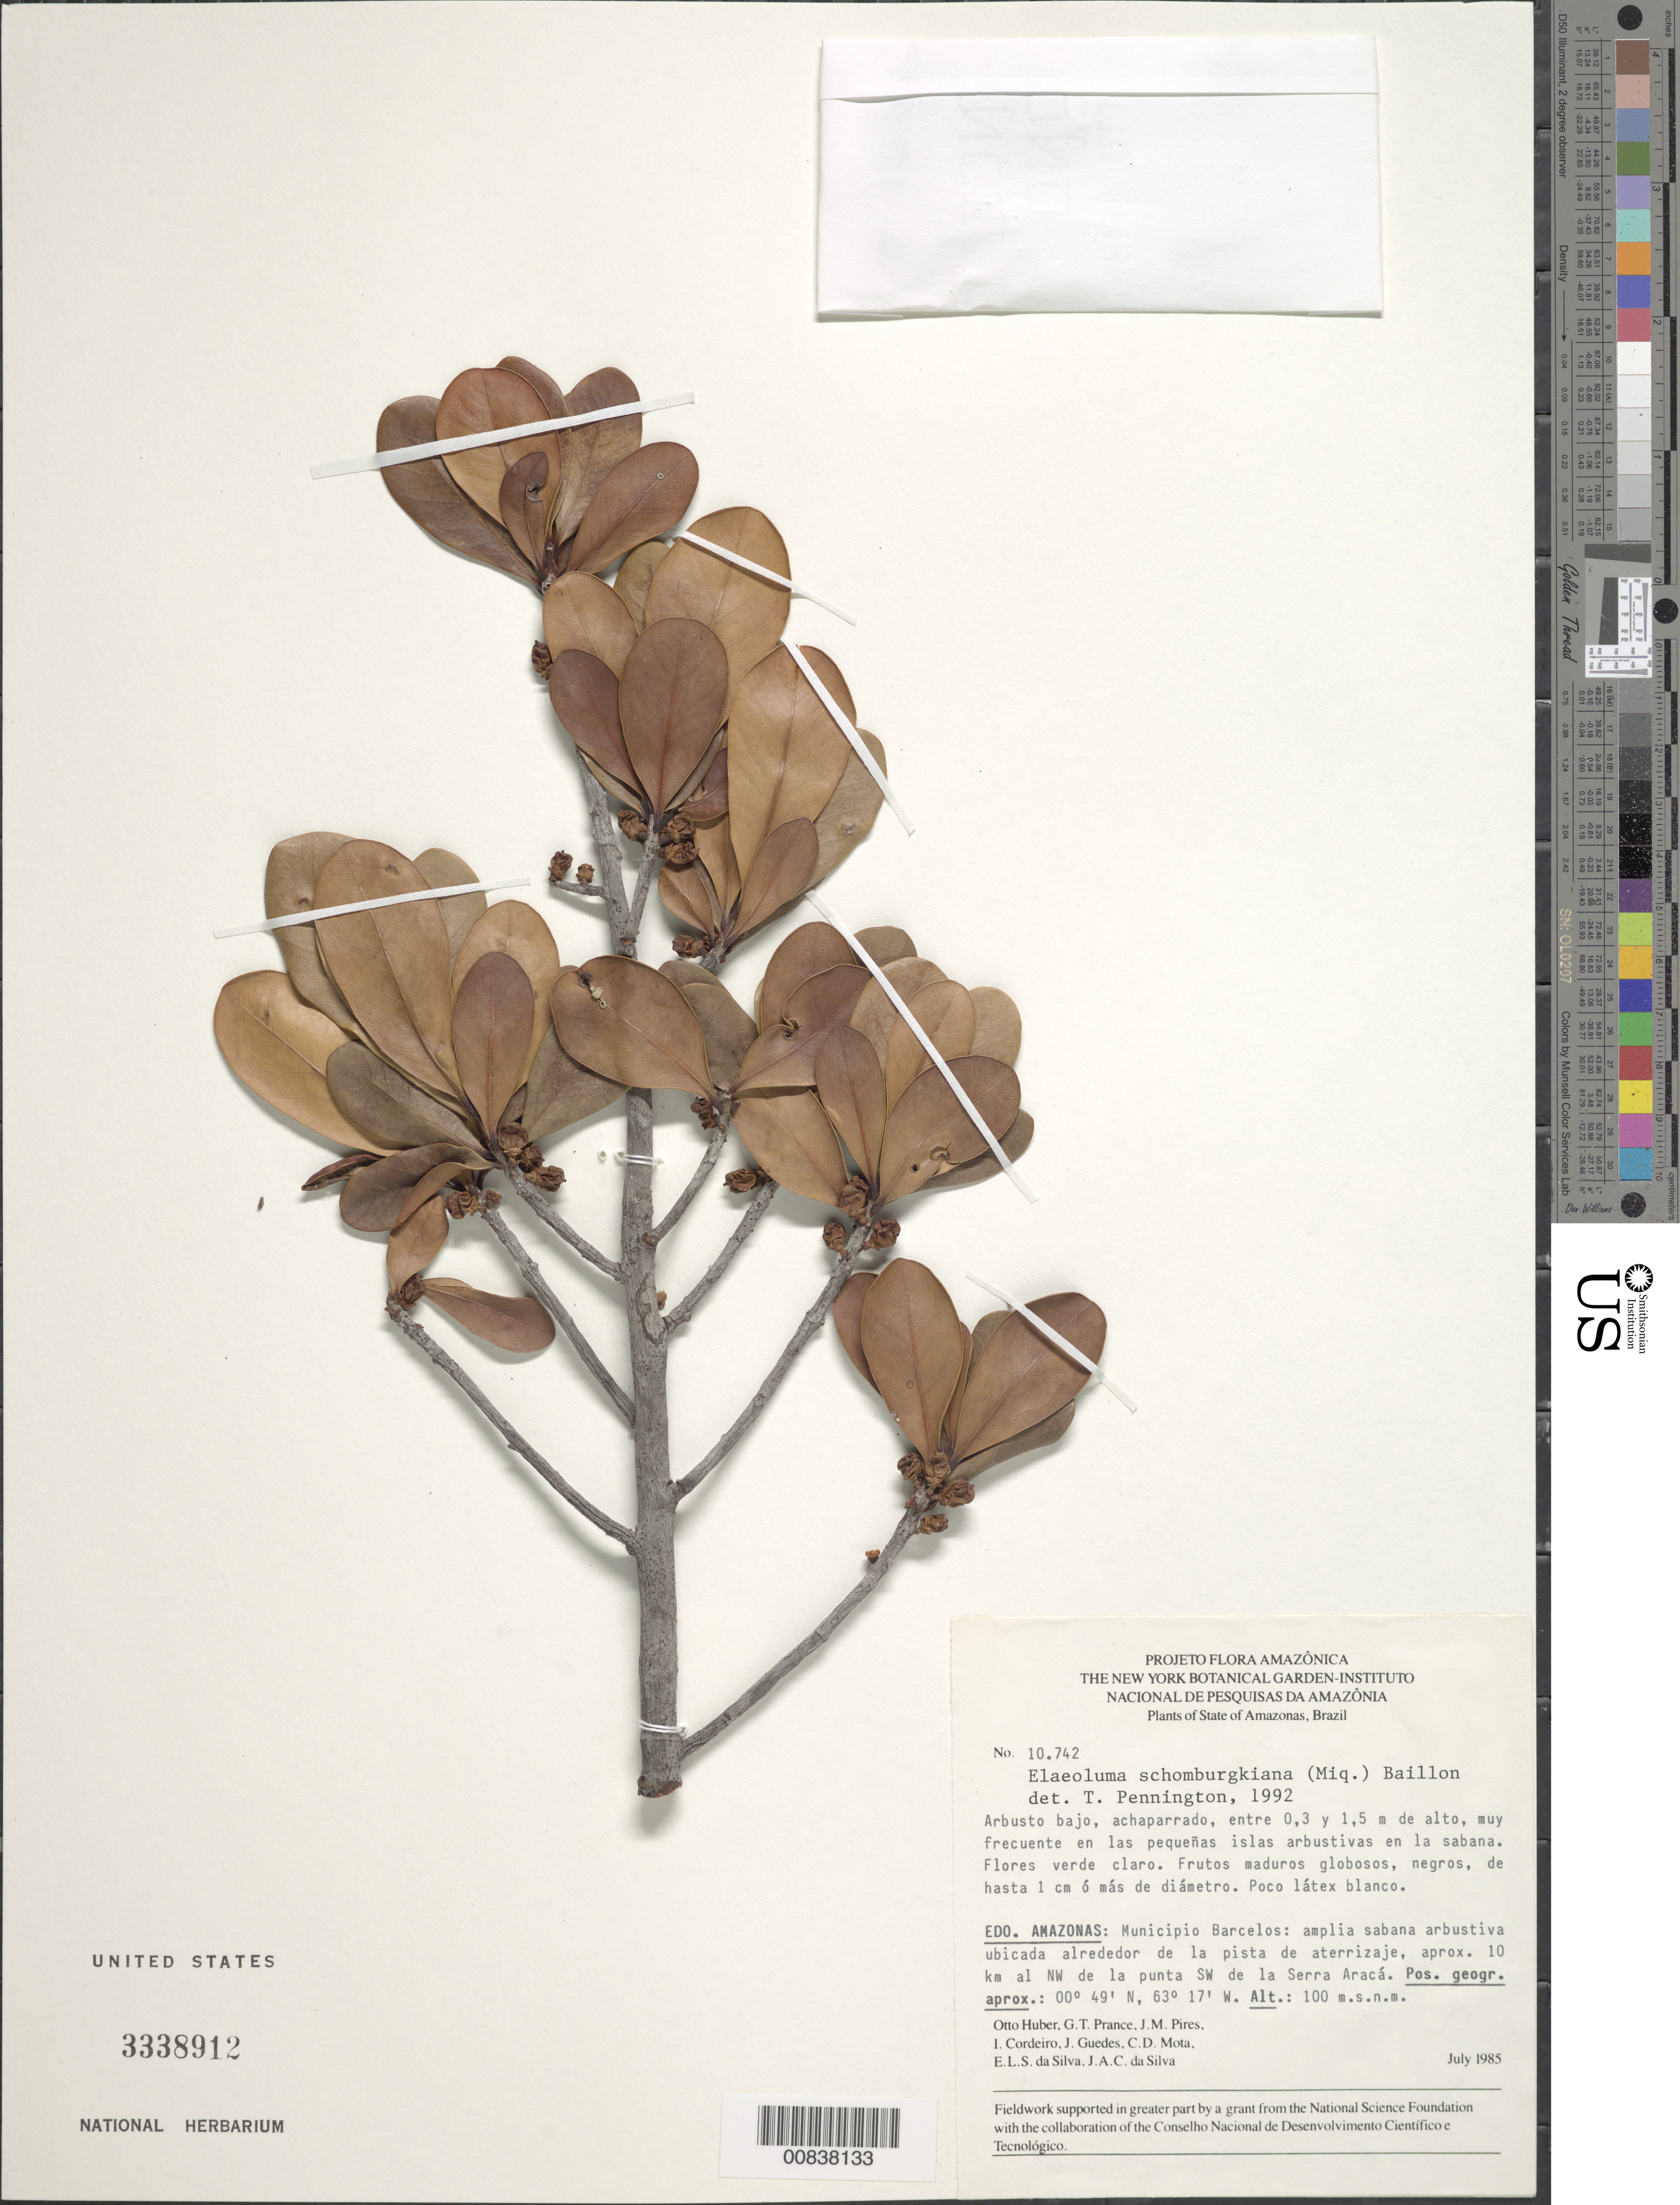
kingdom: Plantae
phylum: Tracheophyta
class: Magnoliopsida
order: Ericales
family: Sapotaceae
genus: Elaeoluma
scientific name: Elaeoluma schomburgkiana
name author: (Miq.) Baill.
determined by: Pennington, T. D., (K)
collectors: O. Huber, G. T. Prance, M. J. Pires, I. Cordeiro, J. Guedes, C. D. A. Mota, E. L. Silva & J. A. C. Silva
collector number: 10742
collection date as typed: Jul-85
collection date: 1985-07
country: Venezuela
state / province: Amazonas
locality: Mun. Barcelos, aprox 10 km al NW de la punta SW de la Serra Araca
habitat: En las pequenas islas arbustivas en la sabana; amplia sabana arbustiva ubicada alrededor de la pista de aterrizaje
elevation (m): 100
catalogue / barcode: US 3338912